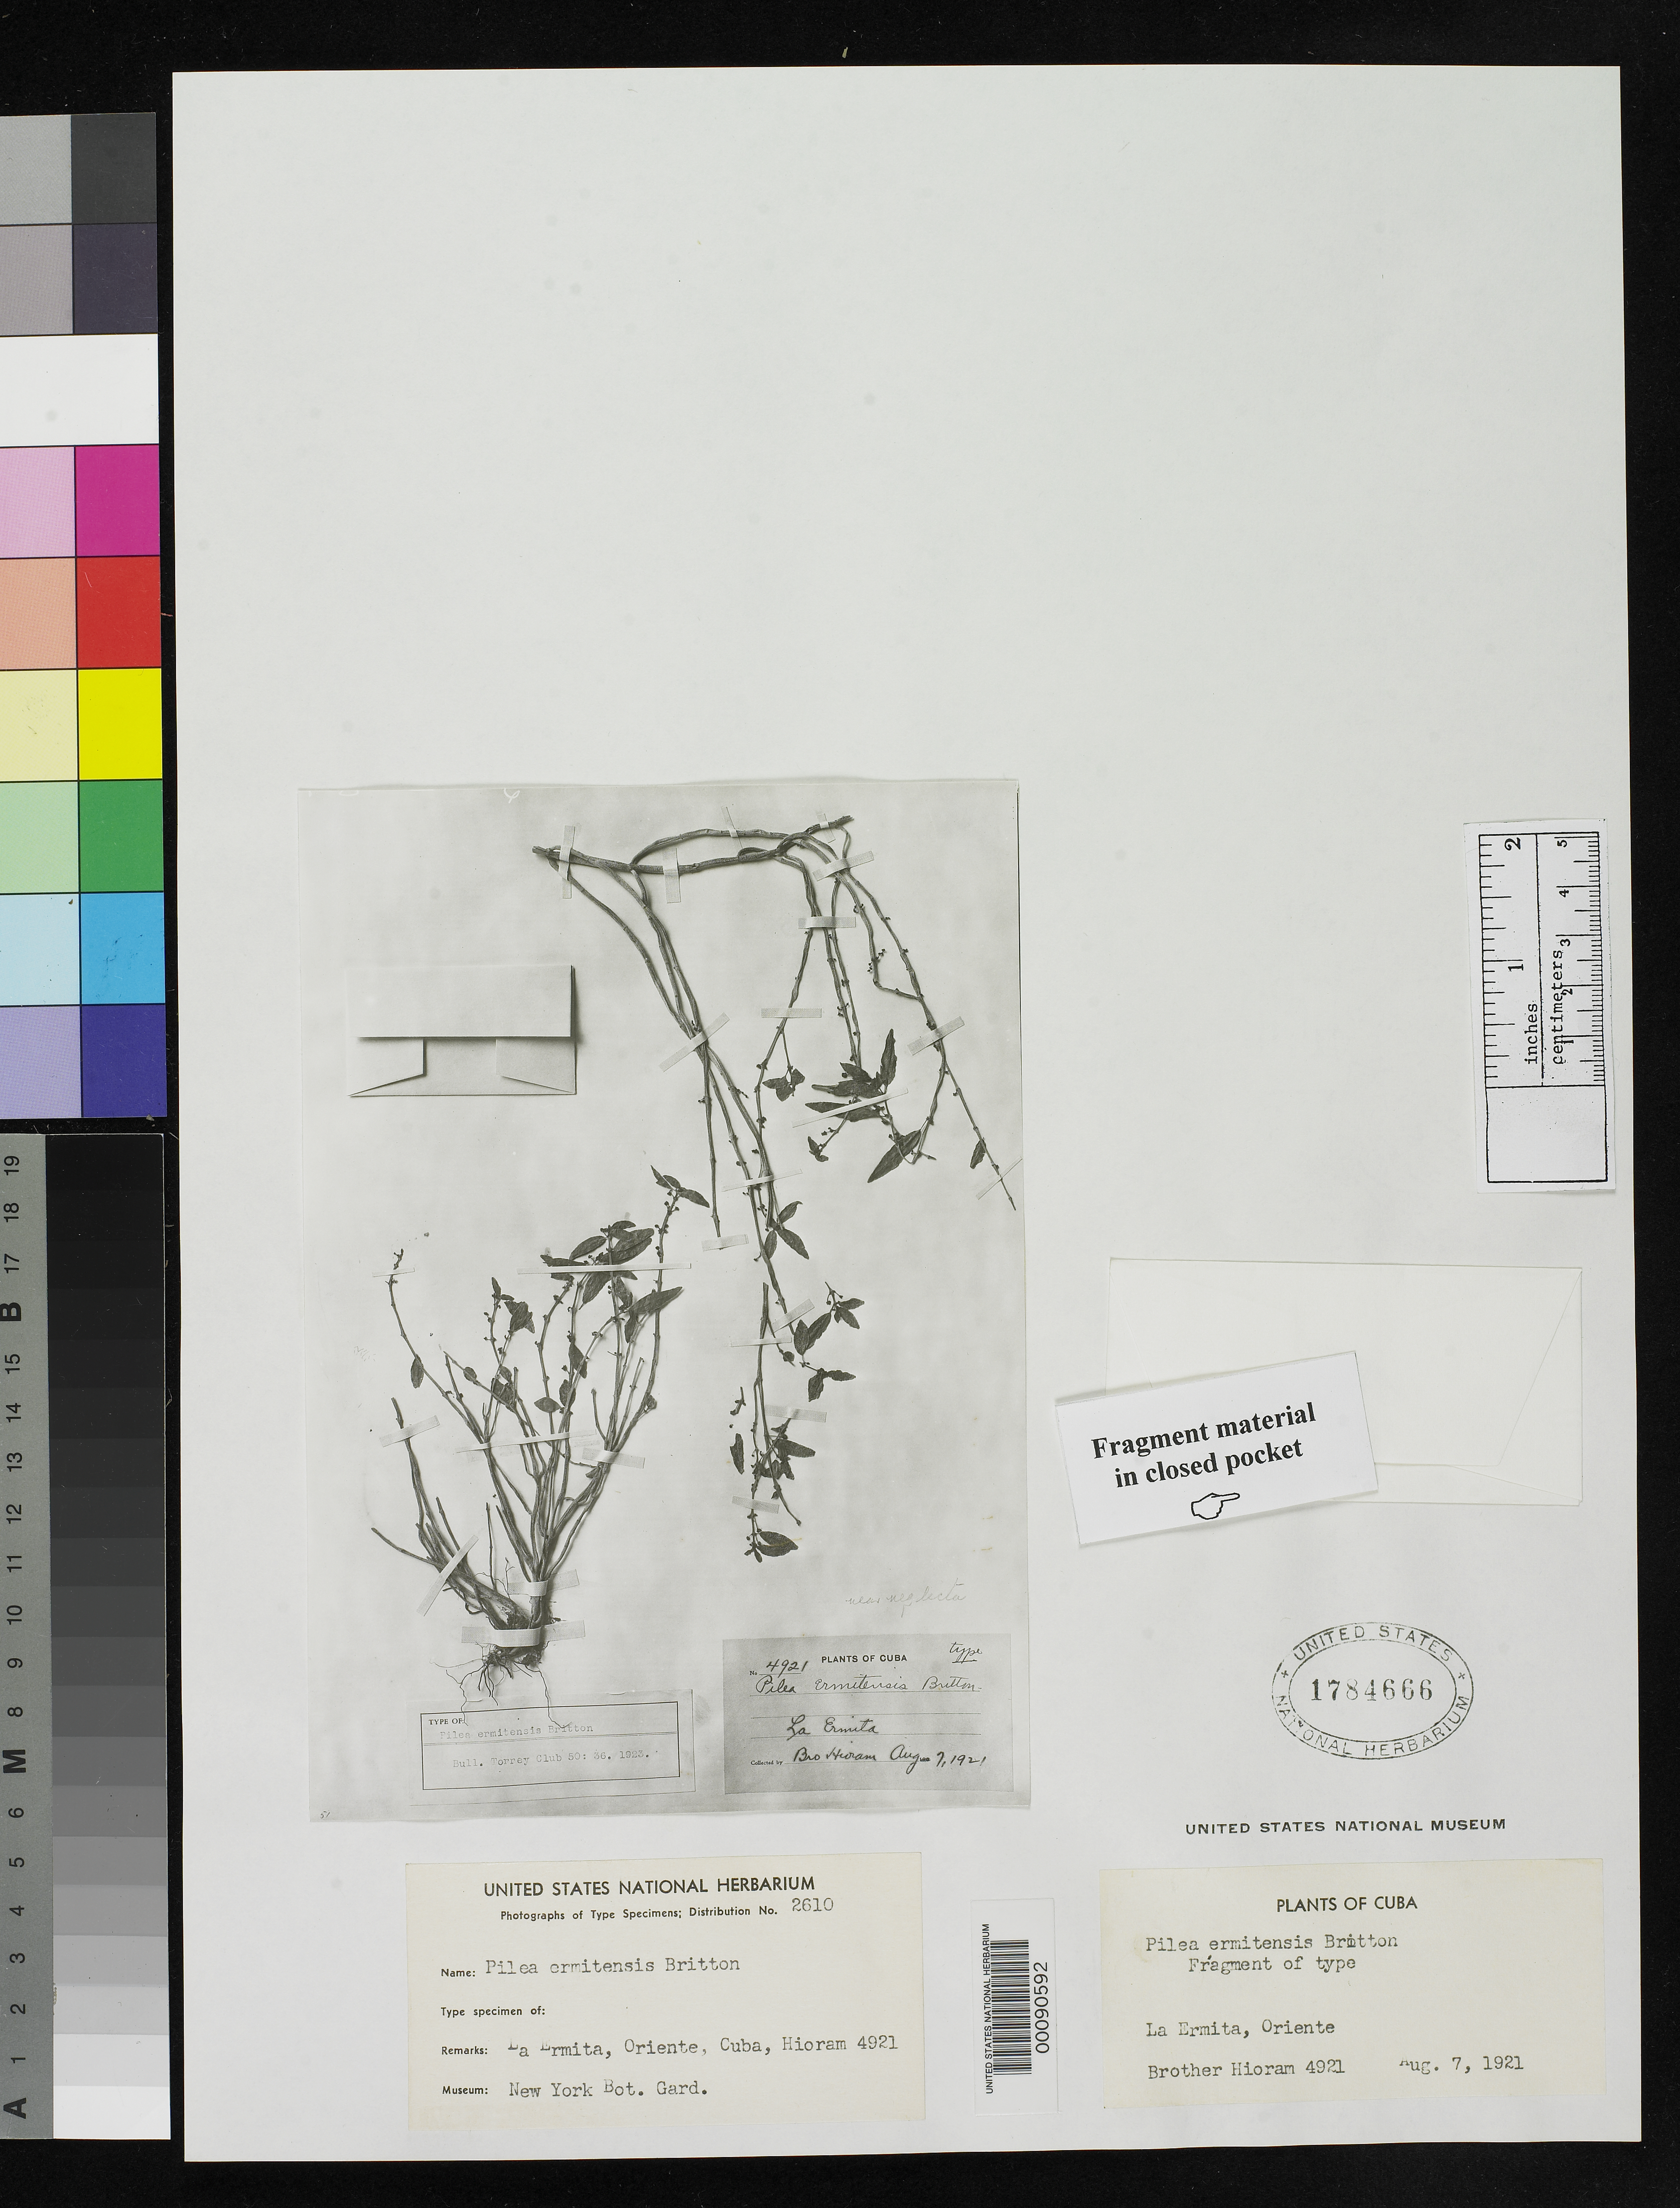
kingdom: Plantae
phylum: Tracheophyta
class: Magnoliopsida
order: Rosales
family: Urticaceae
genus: Pilea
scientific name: Pilea ermitensis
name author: Britton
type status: Type Fragment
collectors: Bro. Hioram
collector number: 4921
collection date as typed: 07 Aug 1921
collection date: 1921-08-07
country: Cuba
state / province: Oriente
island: Greater Antilles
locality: La Ermita.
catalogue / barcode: US 1784666